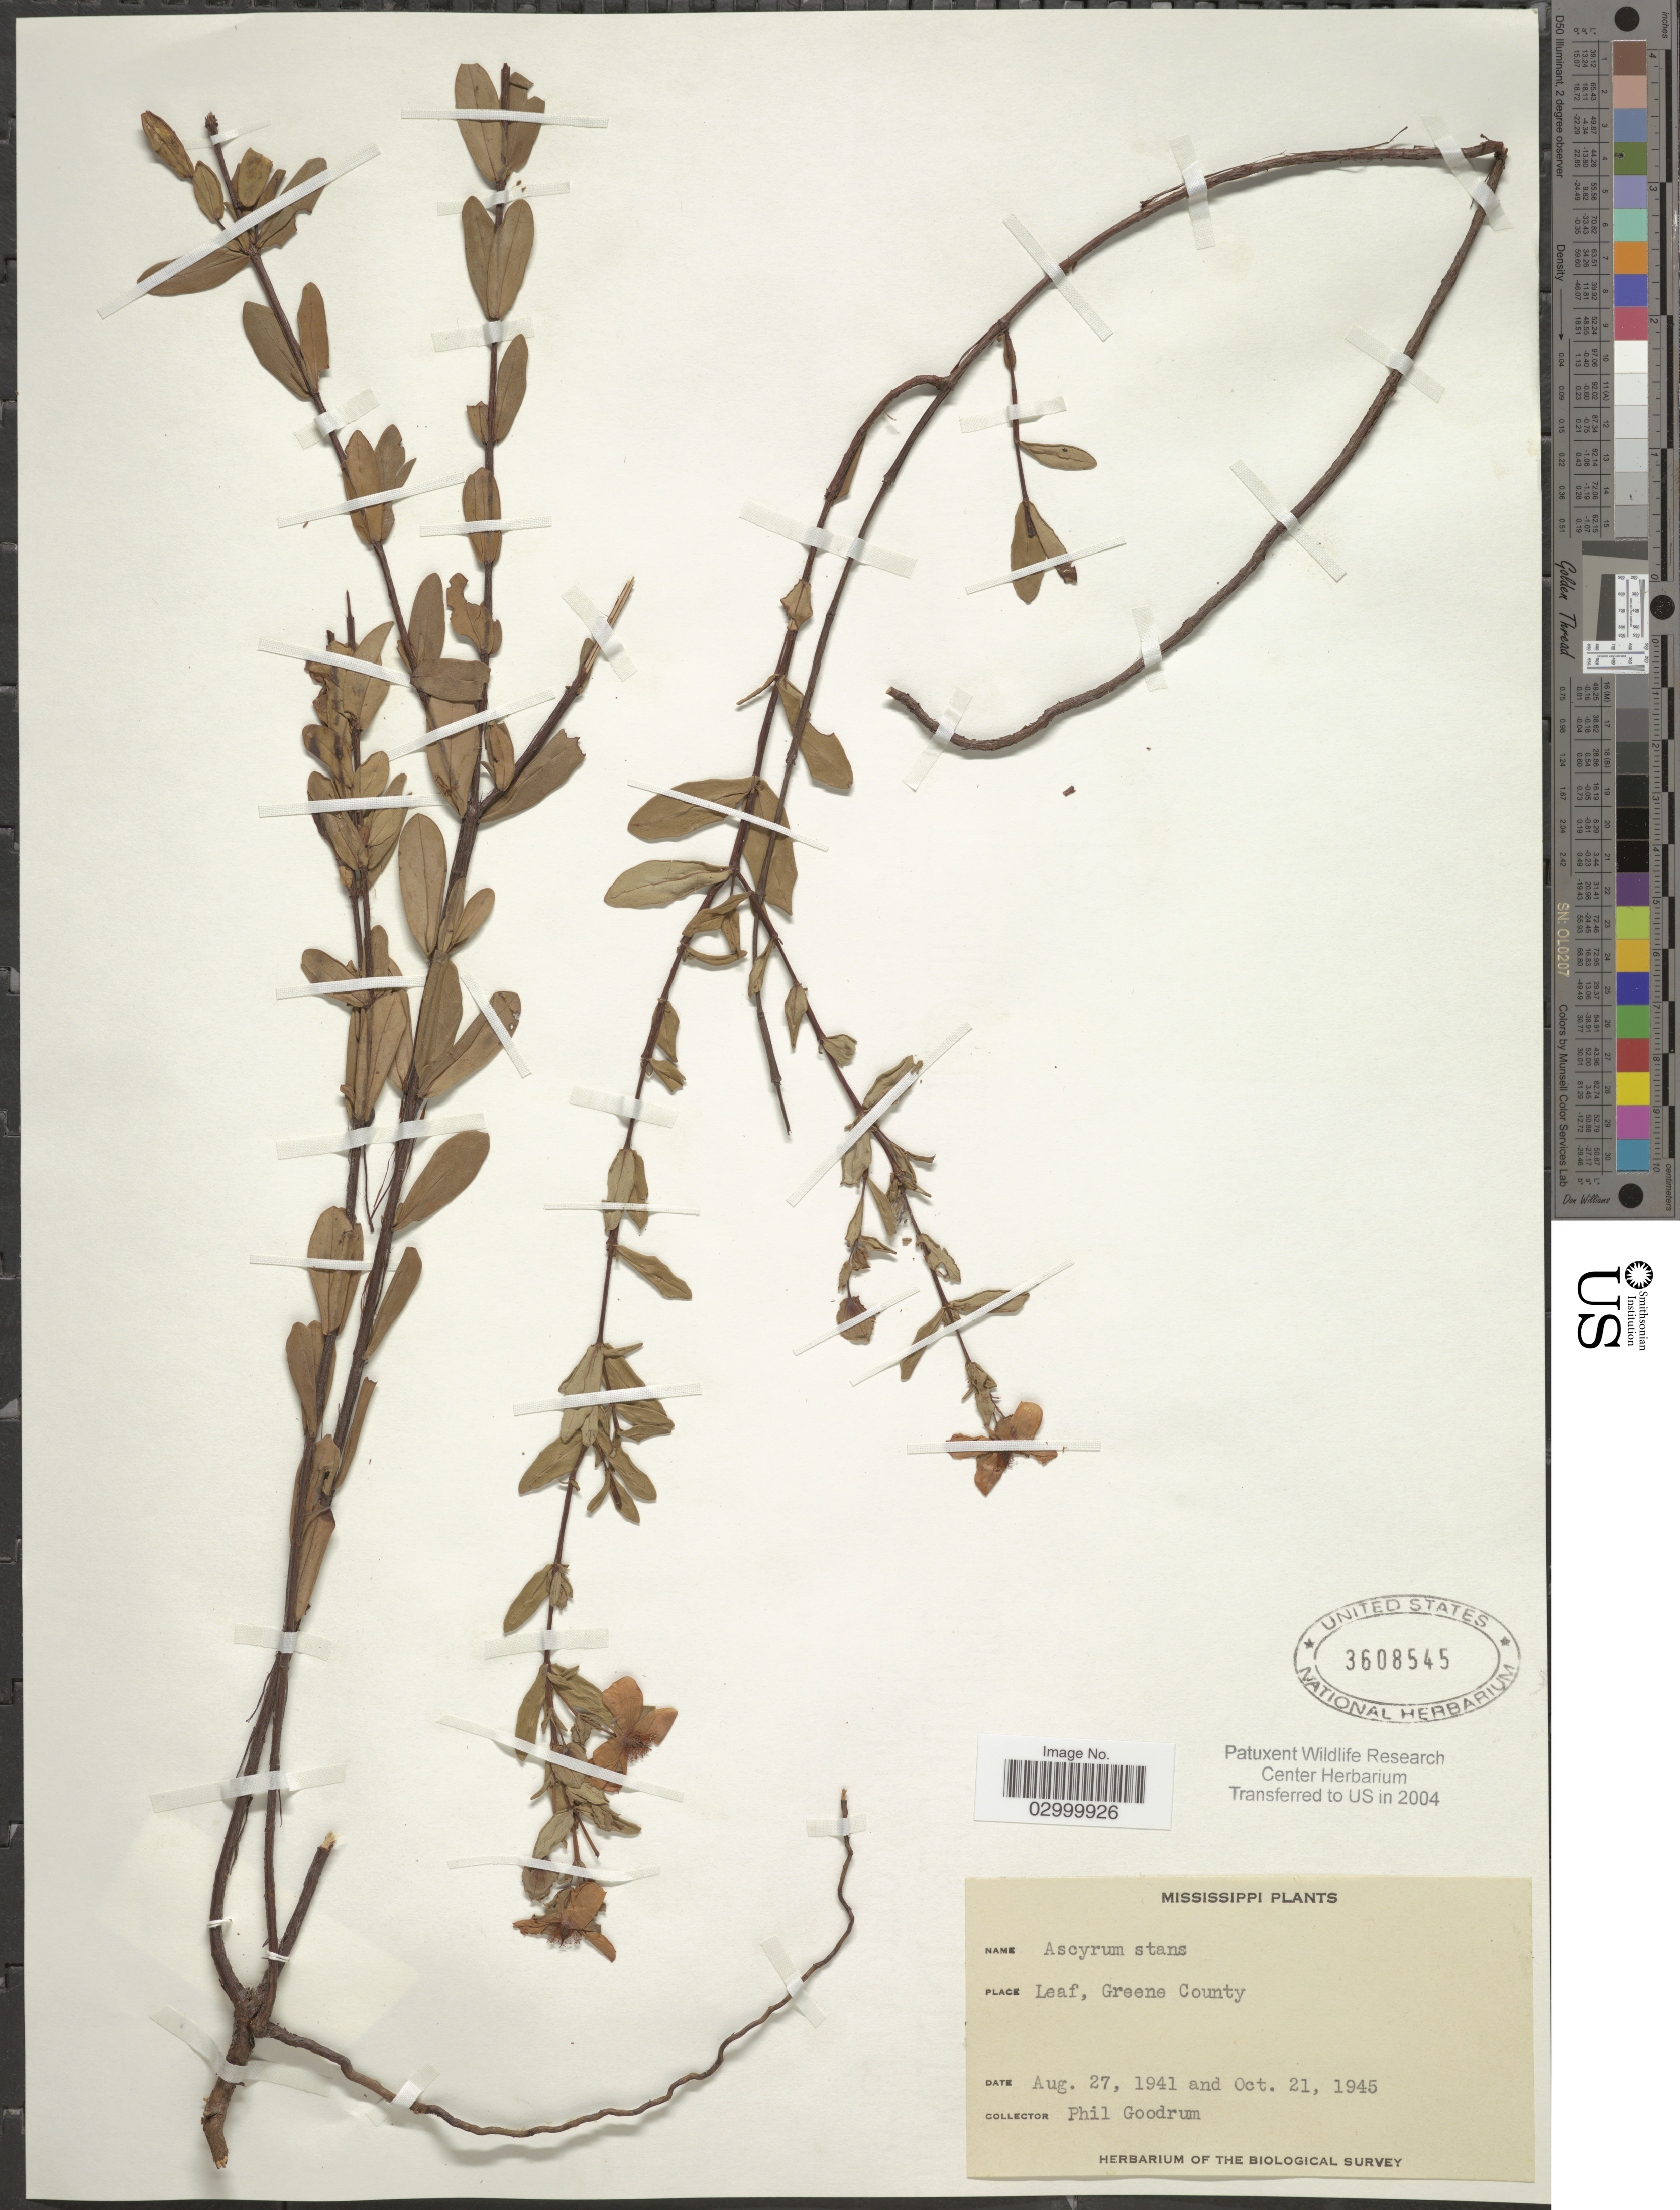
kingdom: Plantae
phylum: Tracheophyta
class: Magnoliopsida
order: Malpighiales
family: Hypericaceae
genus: Hypericum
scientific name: Hypericum crux-andreae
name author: (L.) Crantz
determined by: Strong, Mark T., (BOT), Smithsonian Institution - National Museum of Natural History (UNITED STATES)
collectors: P. Goodrum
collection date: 1941-08-27/1945-10-21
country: United States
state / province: Mississippi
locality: Leaf, Greene County.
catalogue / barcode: US 3608545